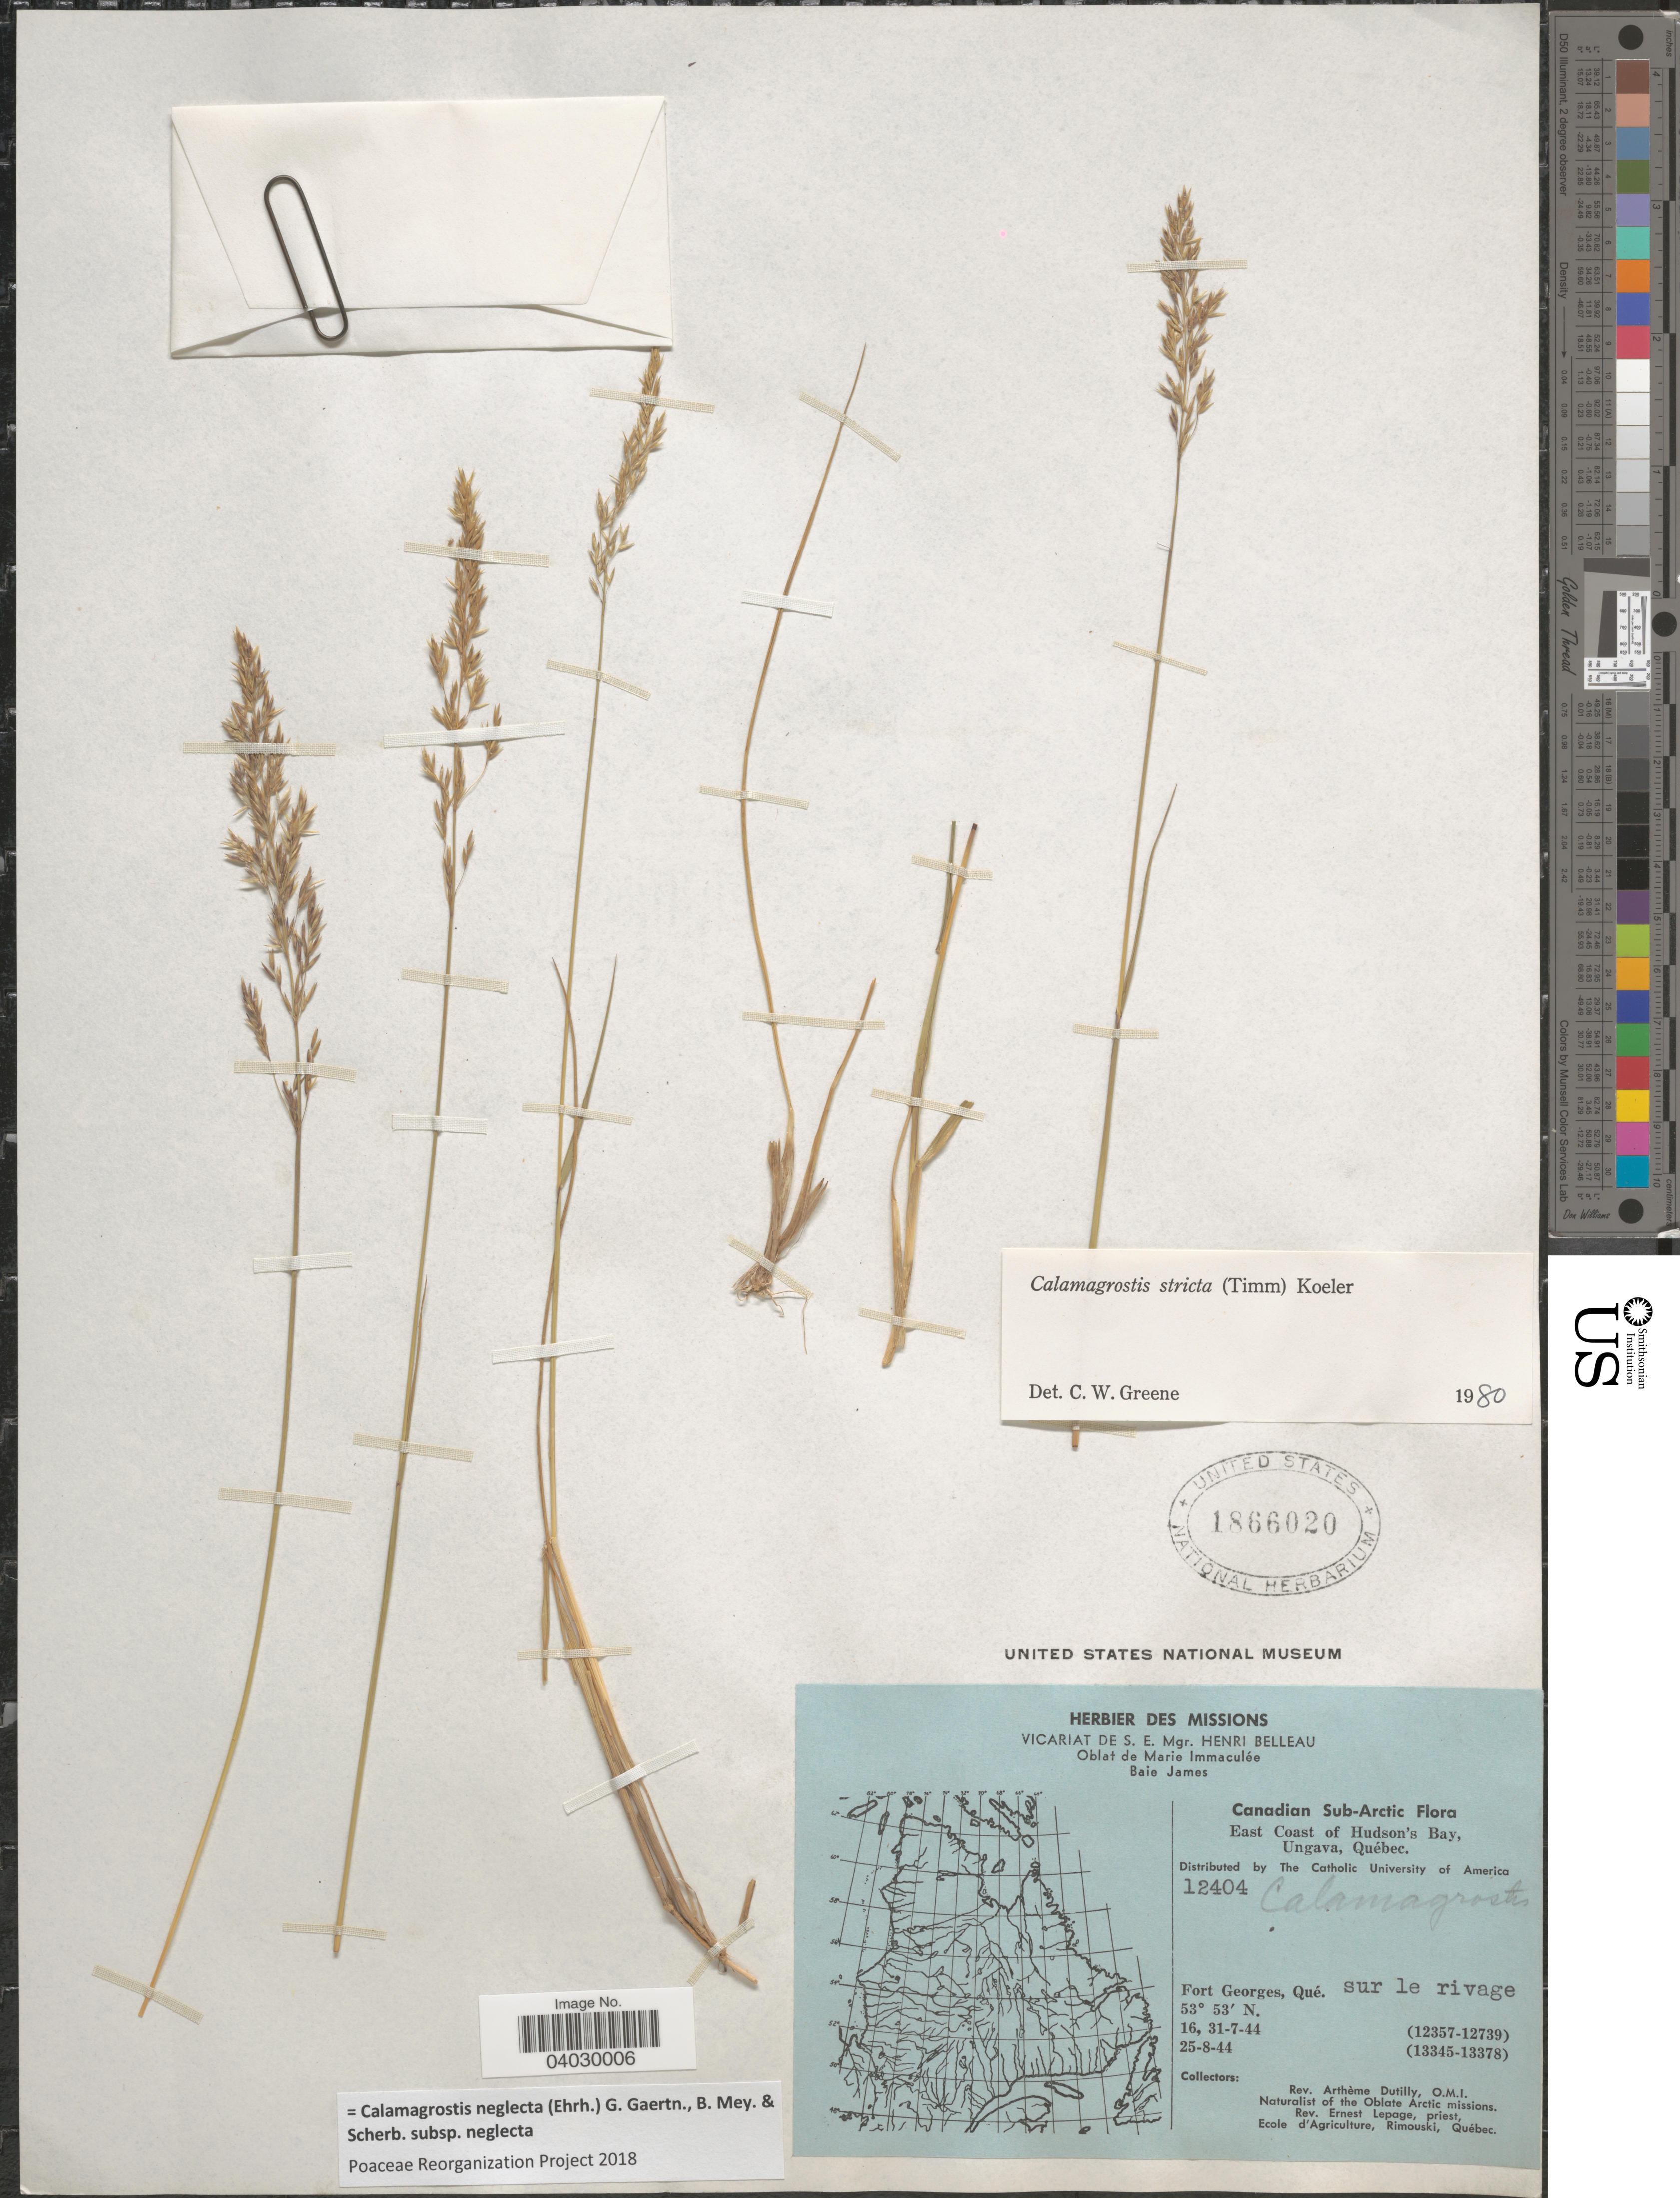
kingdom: Plantae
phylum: Tracheophyta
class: Liliopsida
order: Poales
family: Poaceae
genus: Calamagrostis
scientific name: Calamagrostis neglecta subsp. neglecta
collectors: A. Dutilly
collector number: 12404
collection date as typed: Transcribed d/m/y: 16/7/44 to 25/8/44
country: Canada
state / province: Quebec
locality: Canadian Sub-Arctic. East Coast of Hudson's Bay, Ungava. Fort Georges.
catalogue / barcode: US 1866020